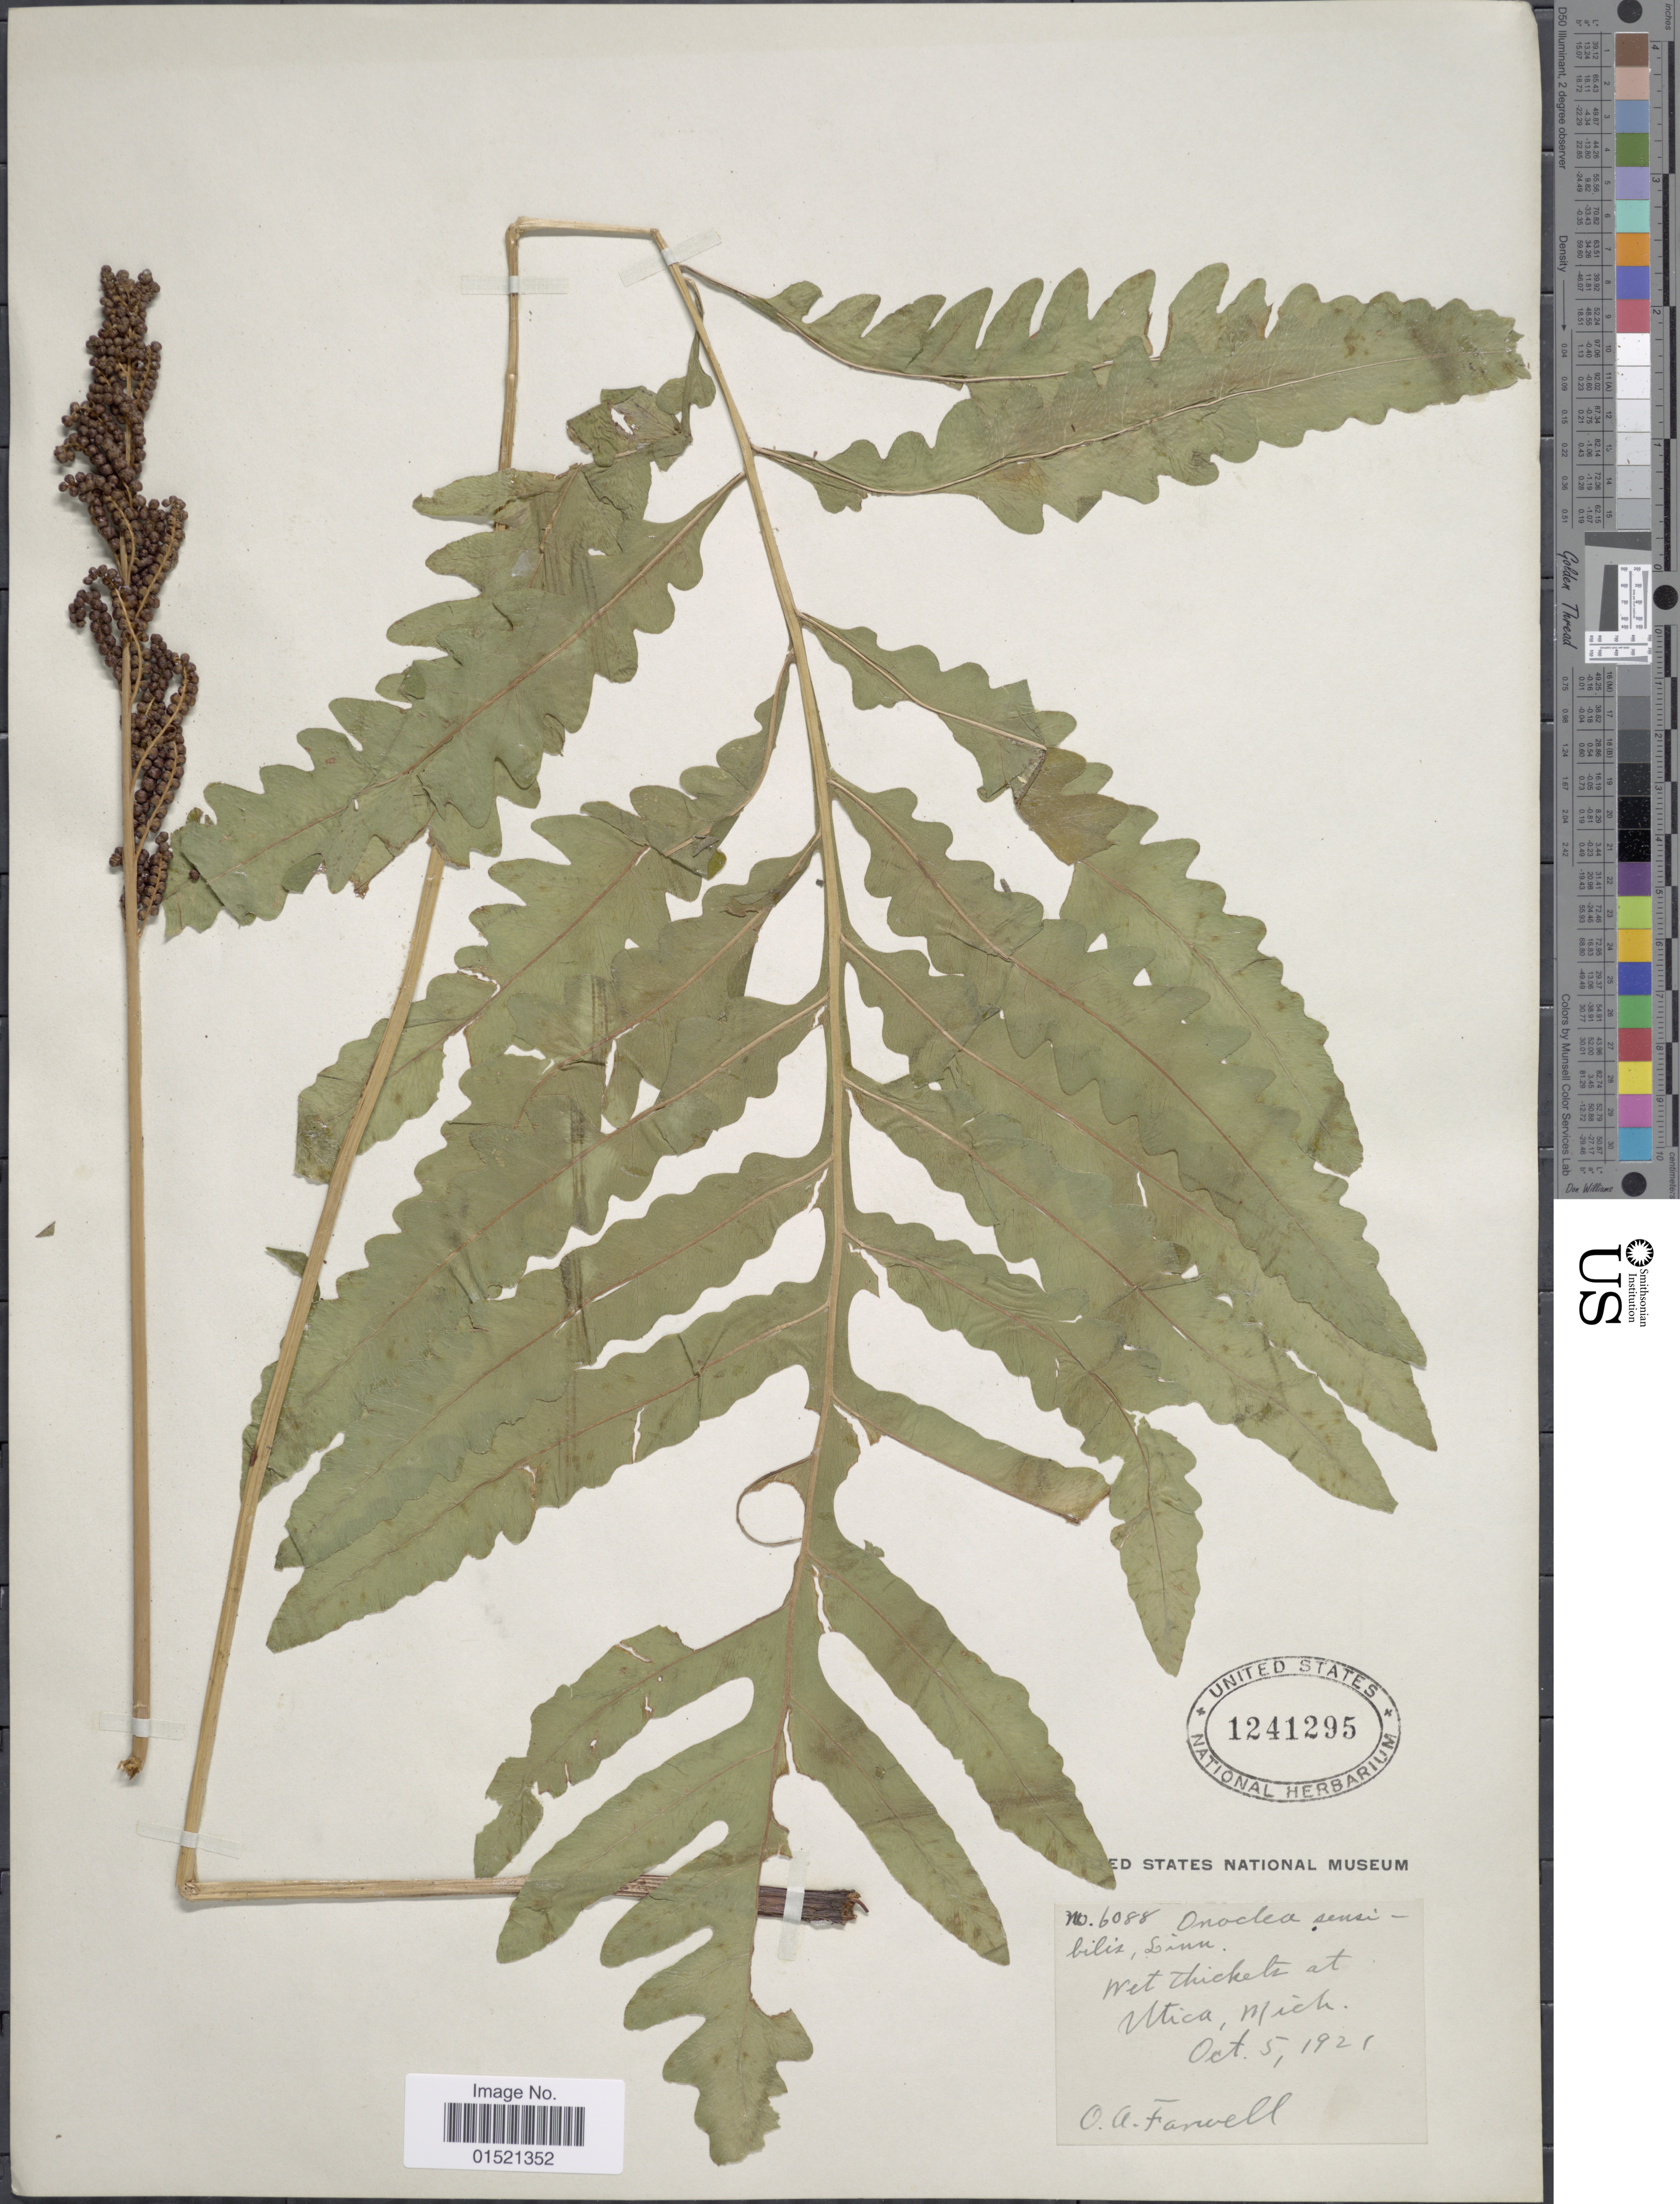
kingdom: Plantae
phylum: Tracheophyta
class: Polypodiopsida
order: Polypodiales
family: Onocleaceae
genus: Onoclea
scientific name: Onoclea sensibilis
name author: L.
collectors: O. Farwell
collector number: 6088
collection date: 1921-10-05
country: United States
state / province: Michigan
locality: Wet thickets at Utica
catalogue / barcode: US 1241295